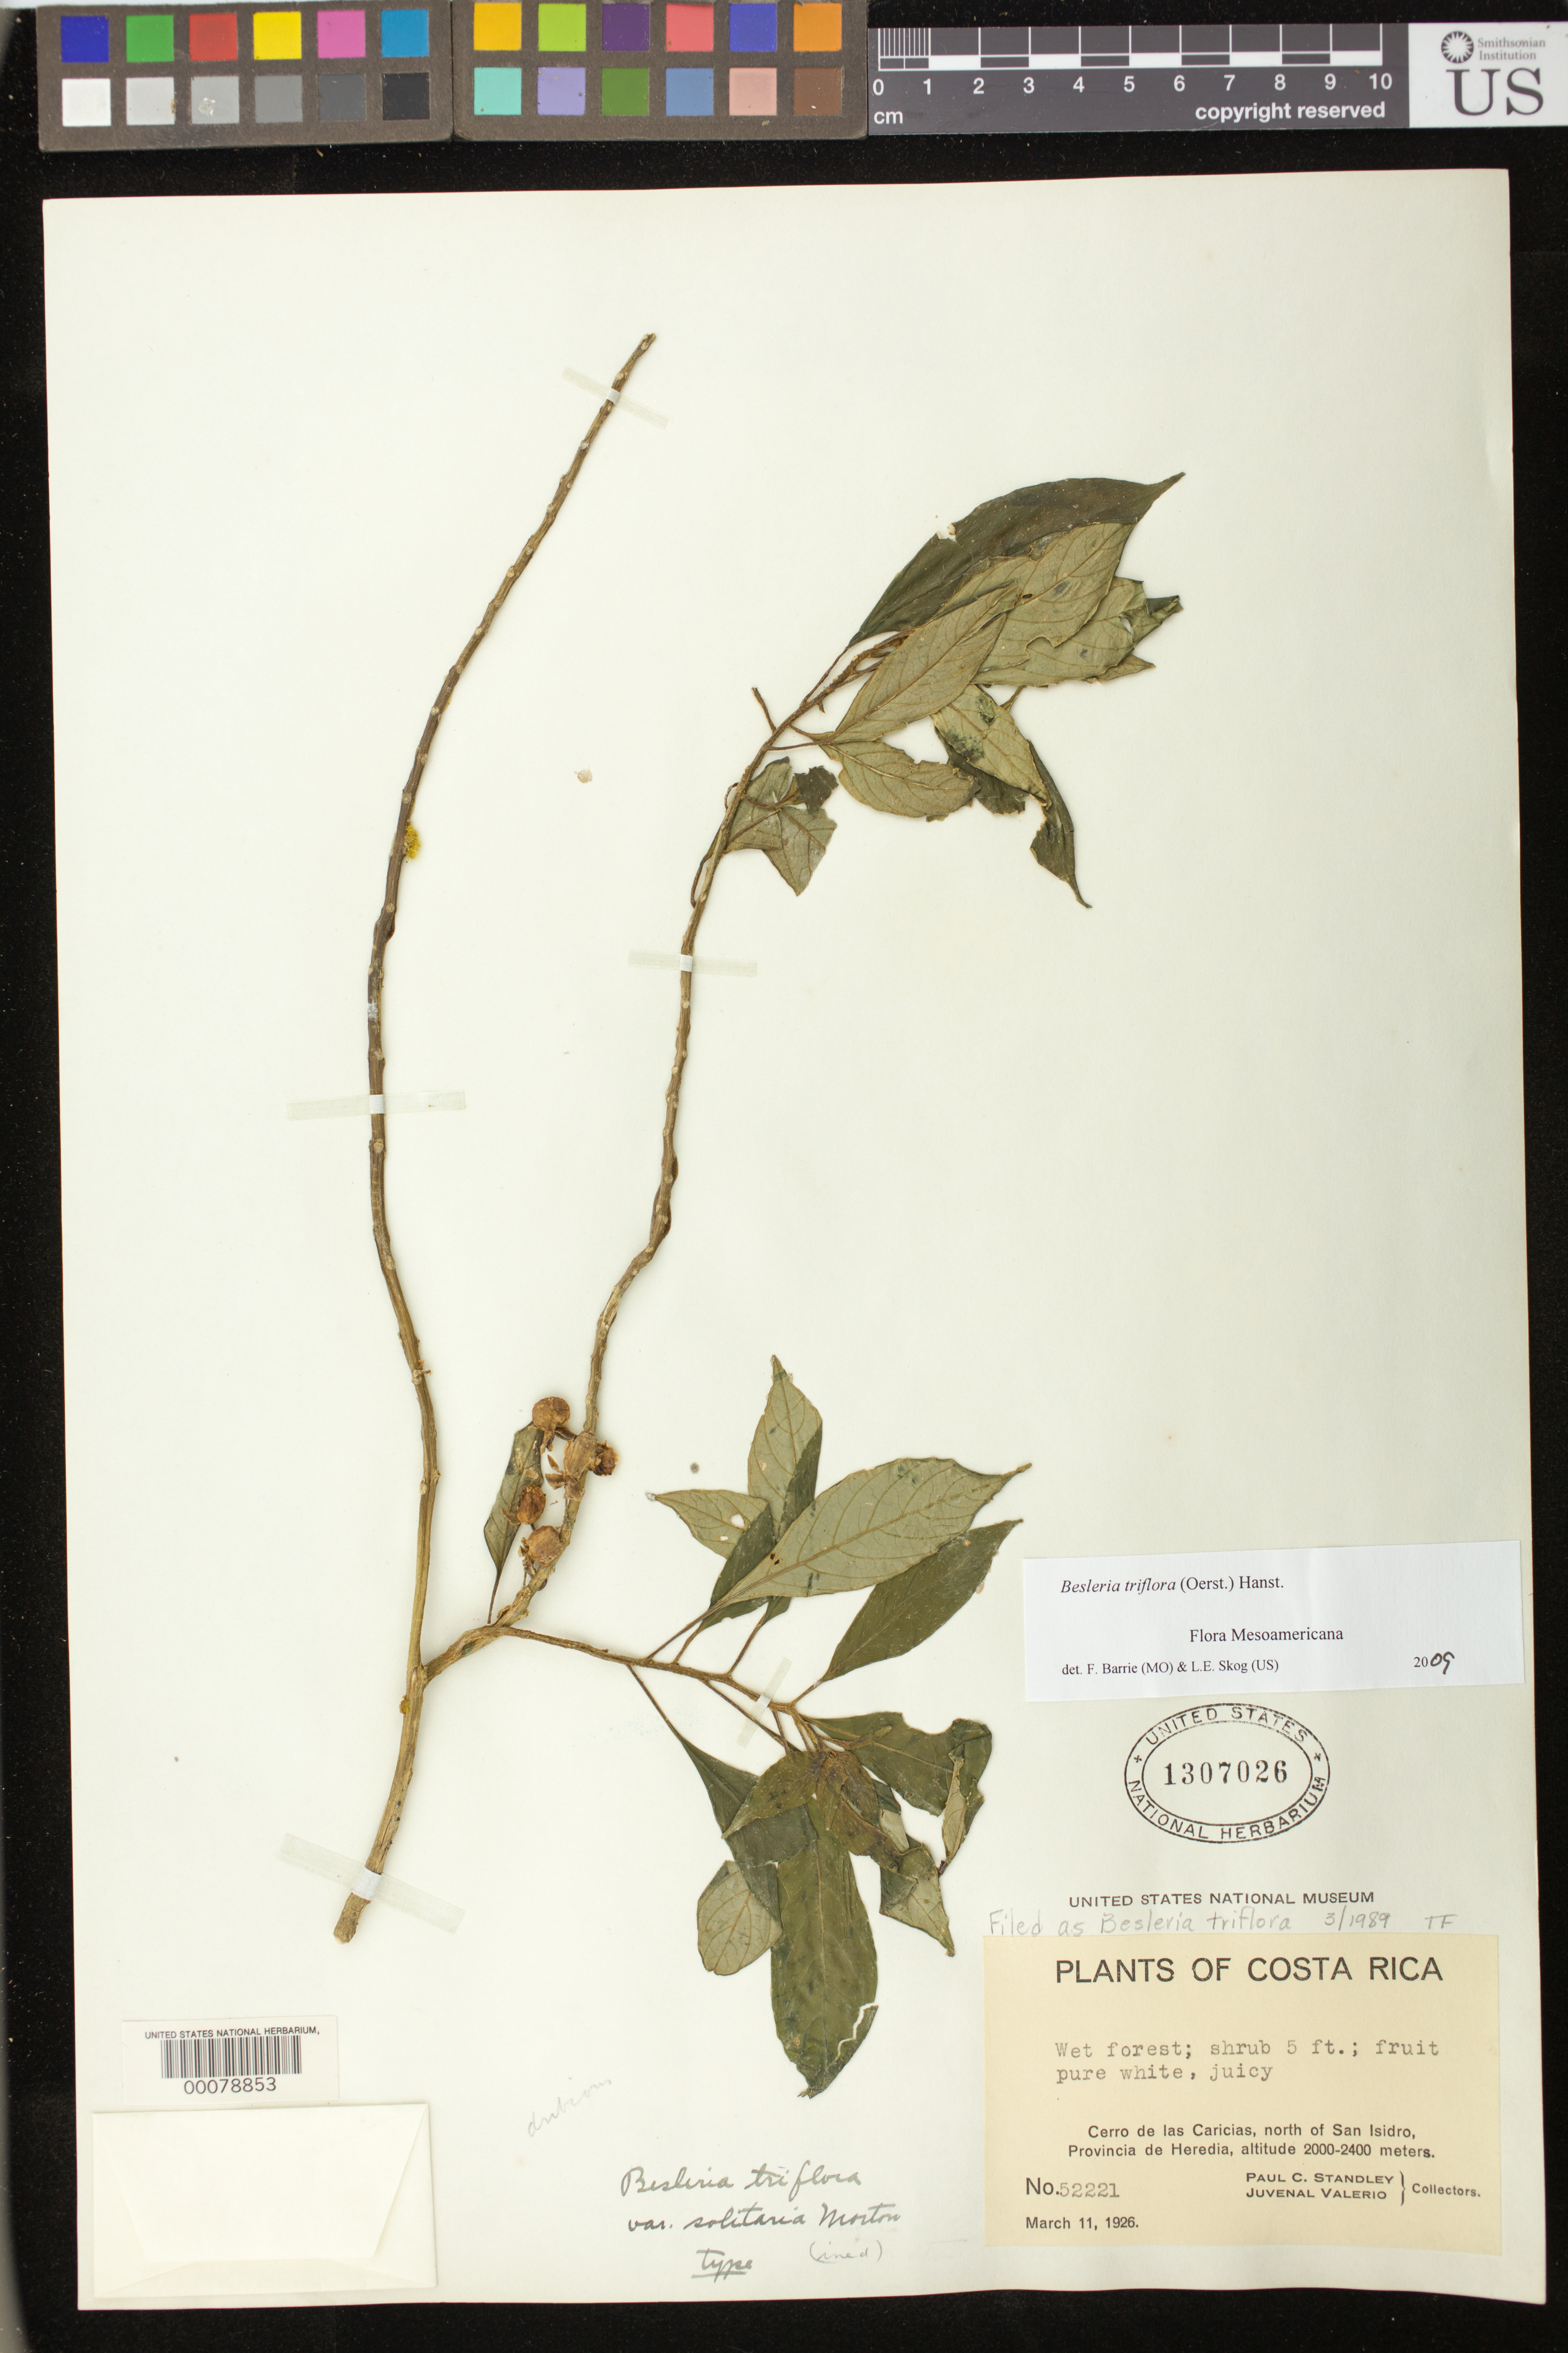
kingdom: Plantae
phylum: Tracheophyta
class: Magnoliopsida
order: Lamiales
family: Gesneriaceae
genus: Besleria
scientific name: Besleria triflora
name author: (Oerst.) Hanst.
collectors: P. C. Standley & J. Valerio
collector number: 52221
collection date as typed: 11 Mar 1926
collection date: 1926-03-11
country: Costa Rica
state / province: Heredia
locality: Cerro de las Caricias, N of San Isidro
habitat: Wet forest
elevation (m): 2000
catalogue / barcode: US 1307026